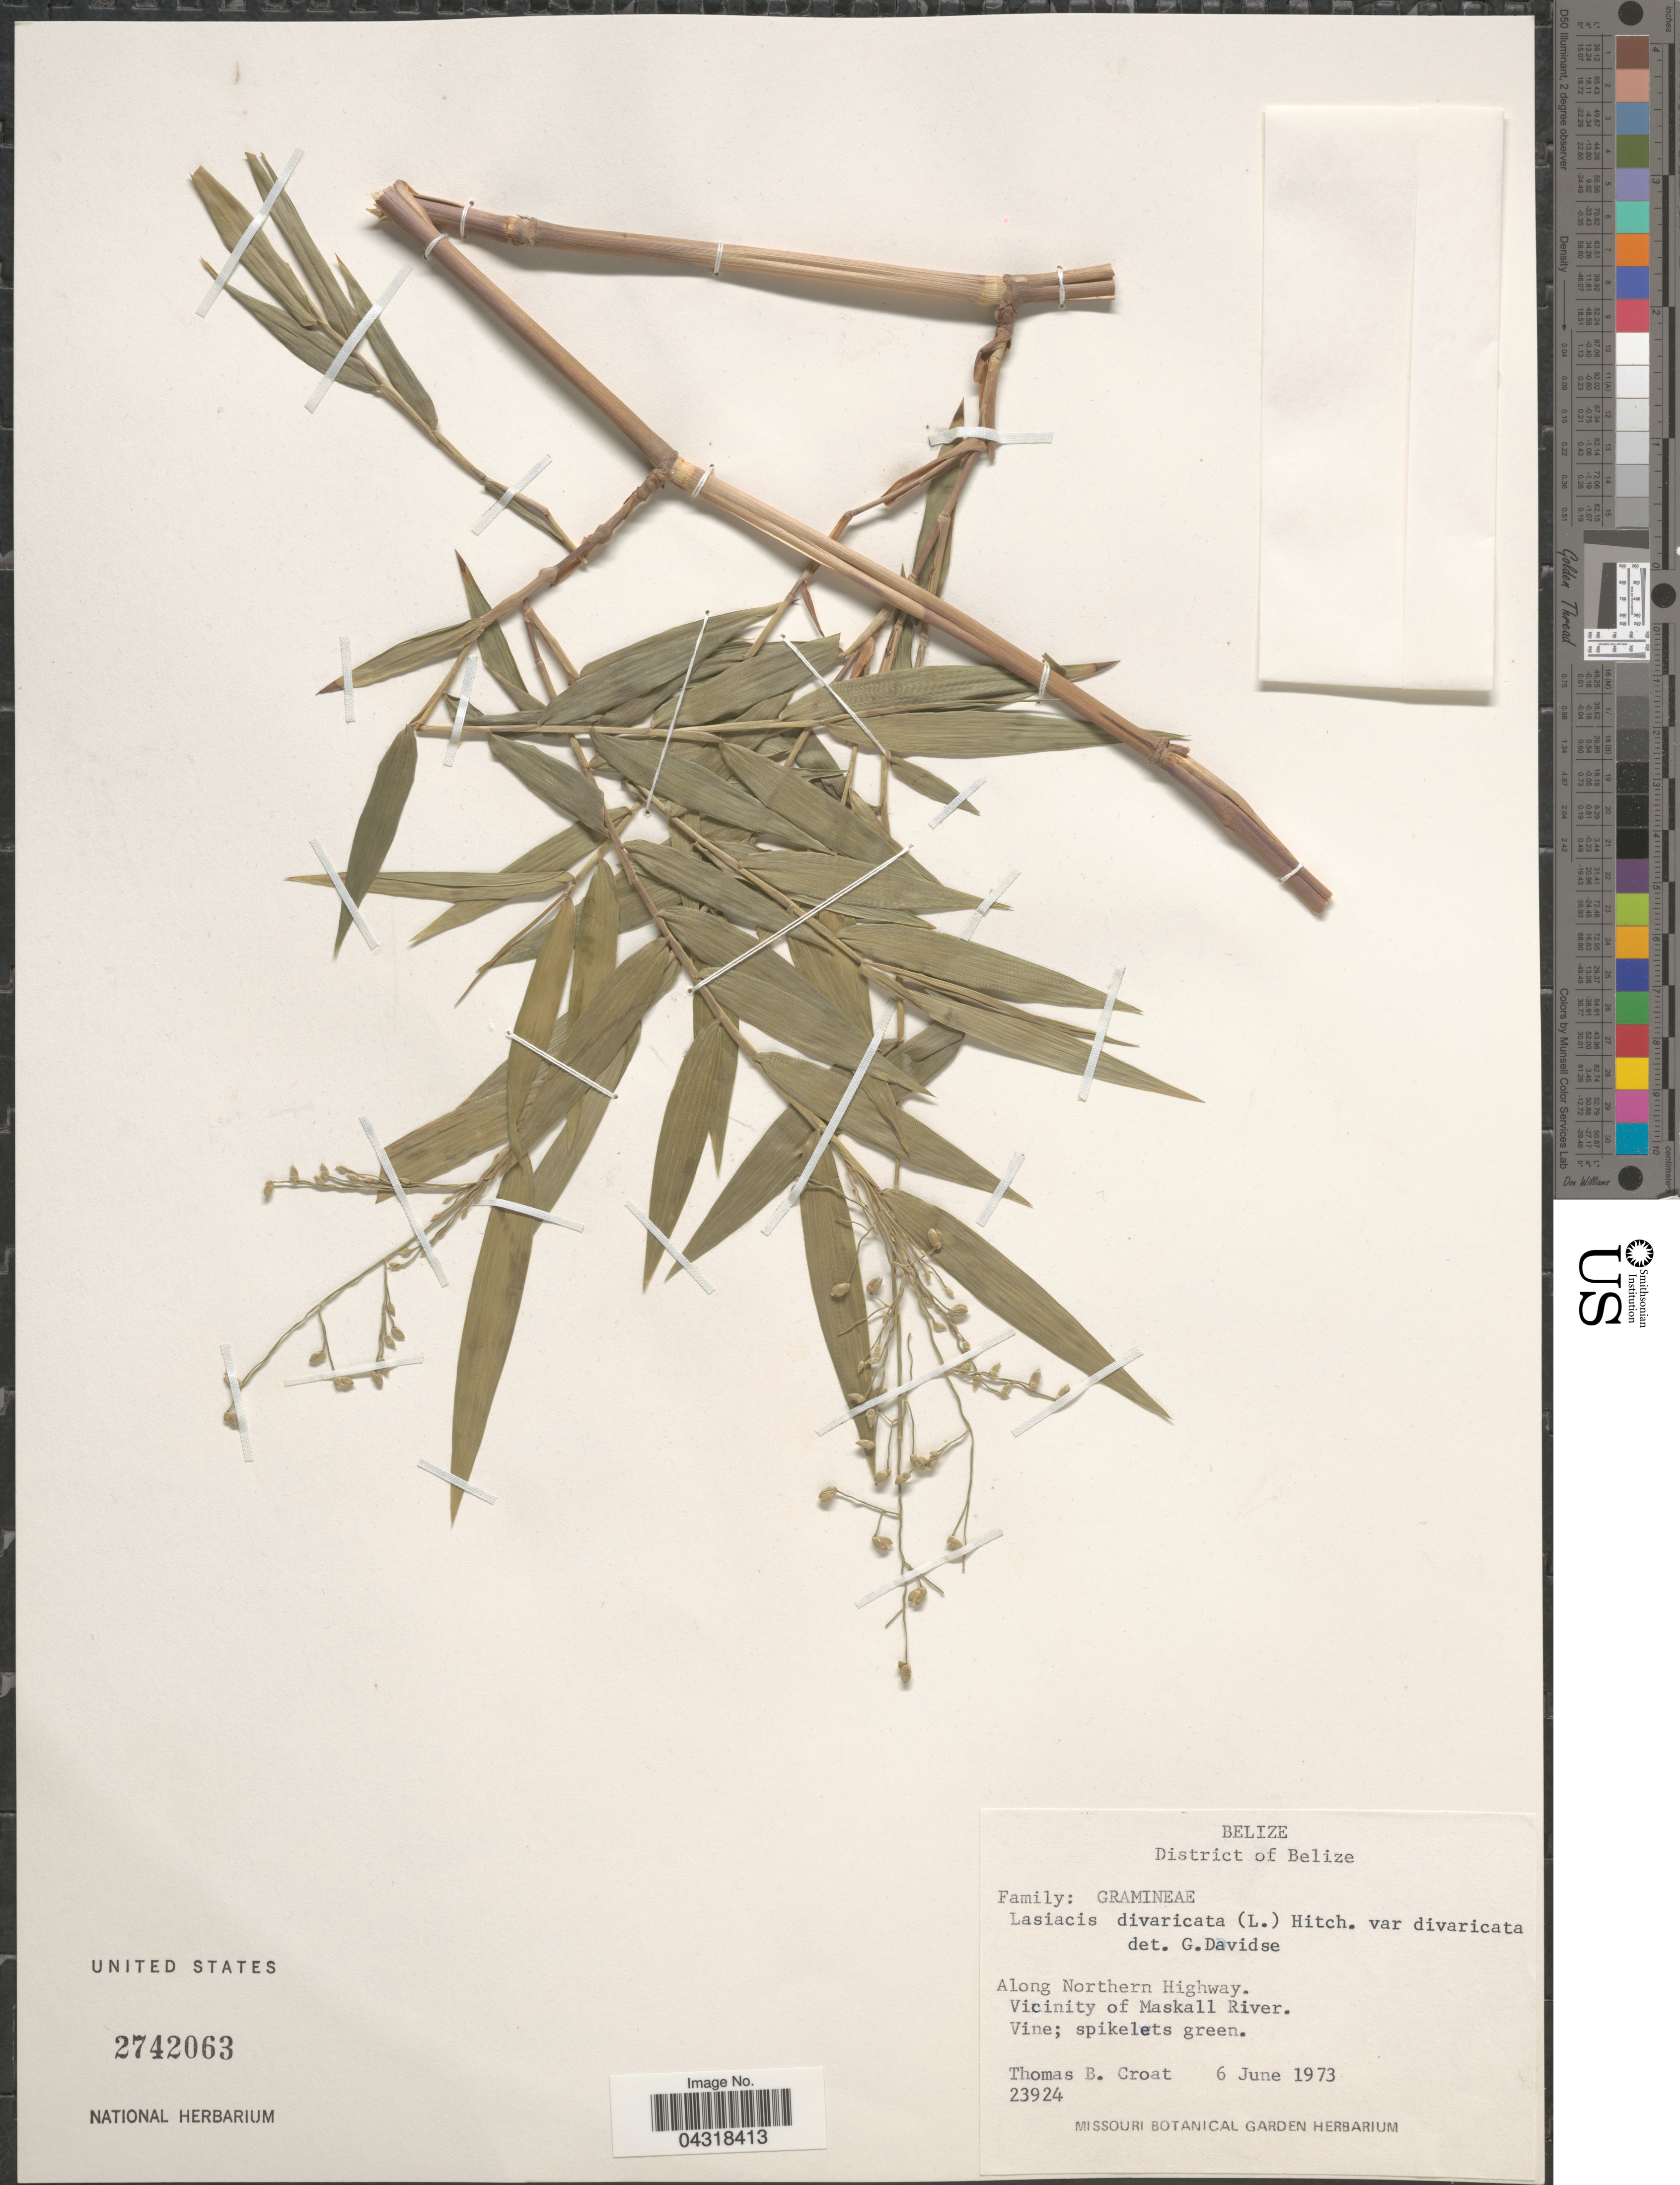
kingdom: Plantae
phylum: Tracheophyta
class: Liliopsida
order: Poales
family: Poaceae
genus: Lasiacis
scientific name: Lasiacis divaricata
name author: (L.) Hitchc.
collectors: T. B. Croat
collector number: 23924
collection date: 1973-06-06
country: Belize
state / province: Belize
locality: District of Belize. Along Northern Highway. Vicinity of Maskall River.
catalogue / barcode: US 2742063